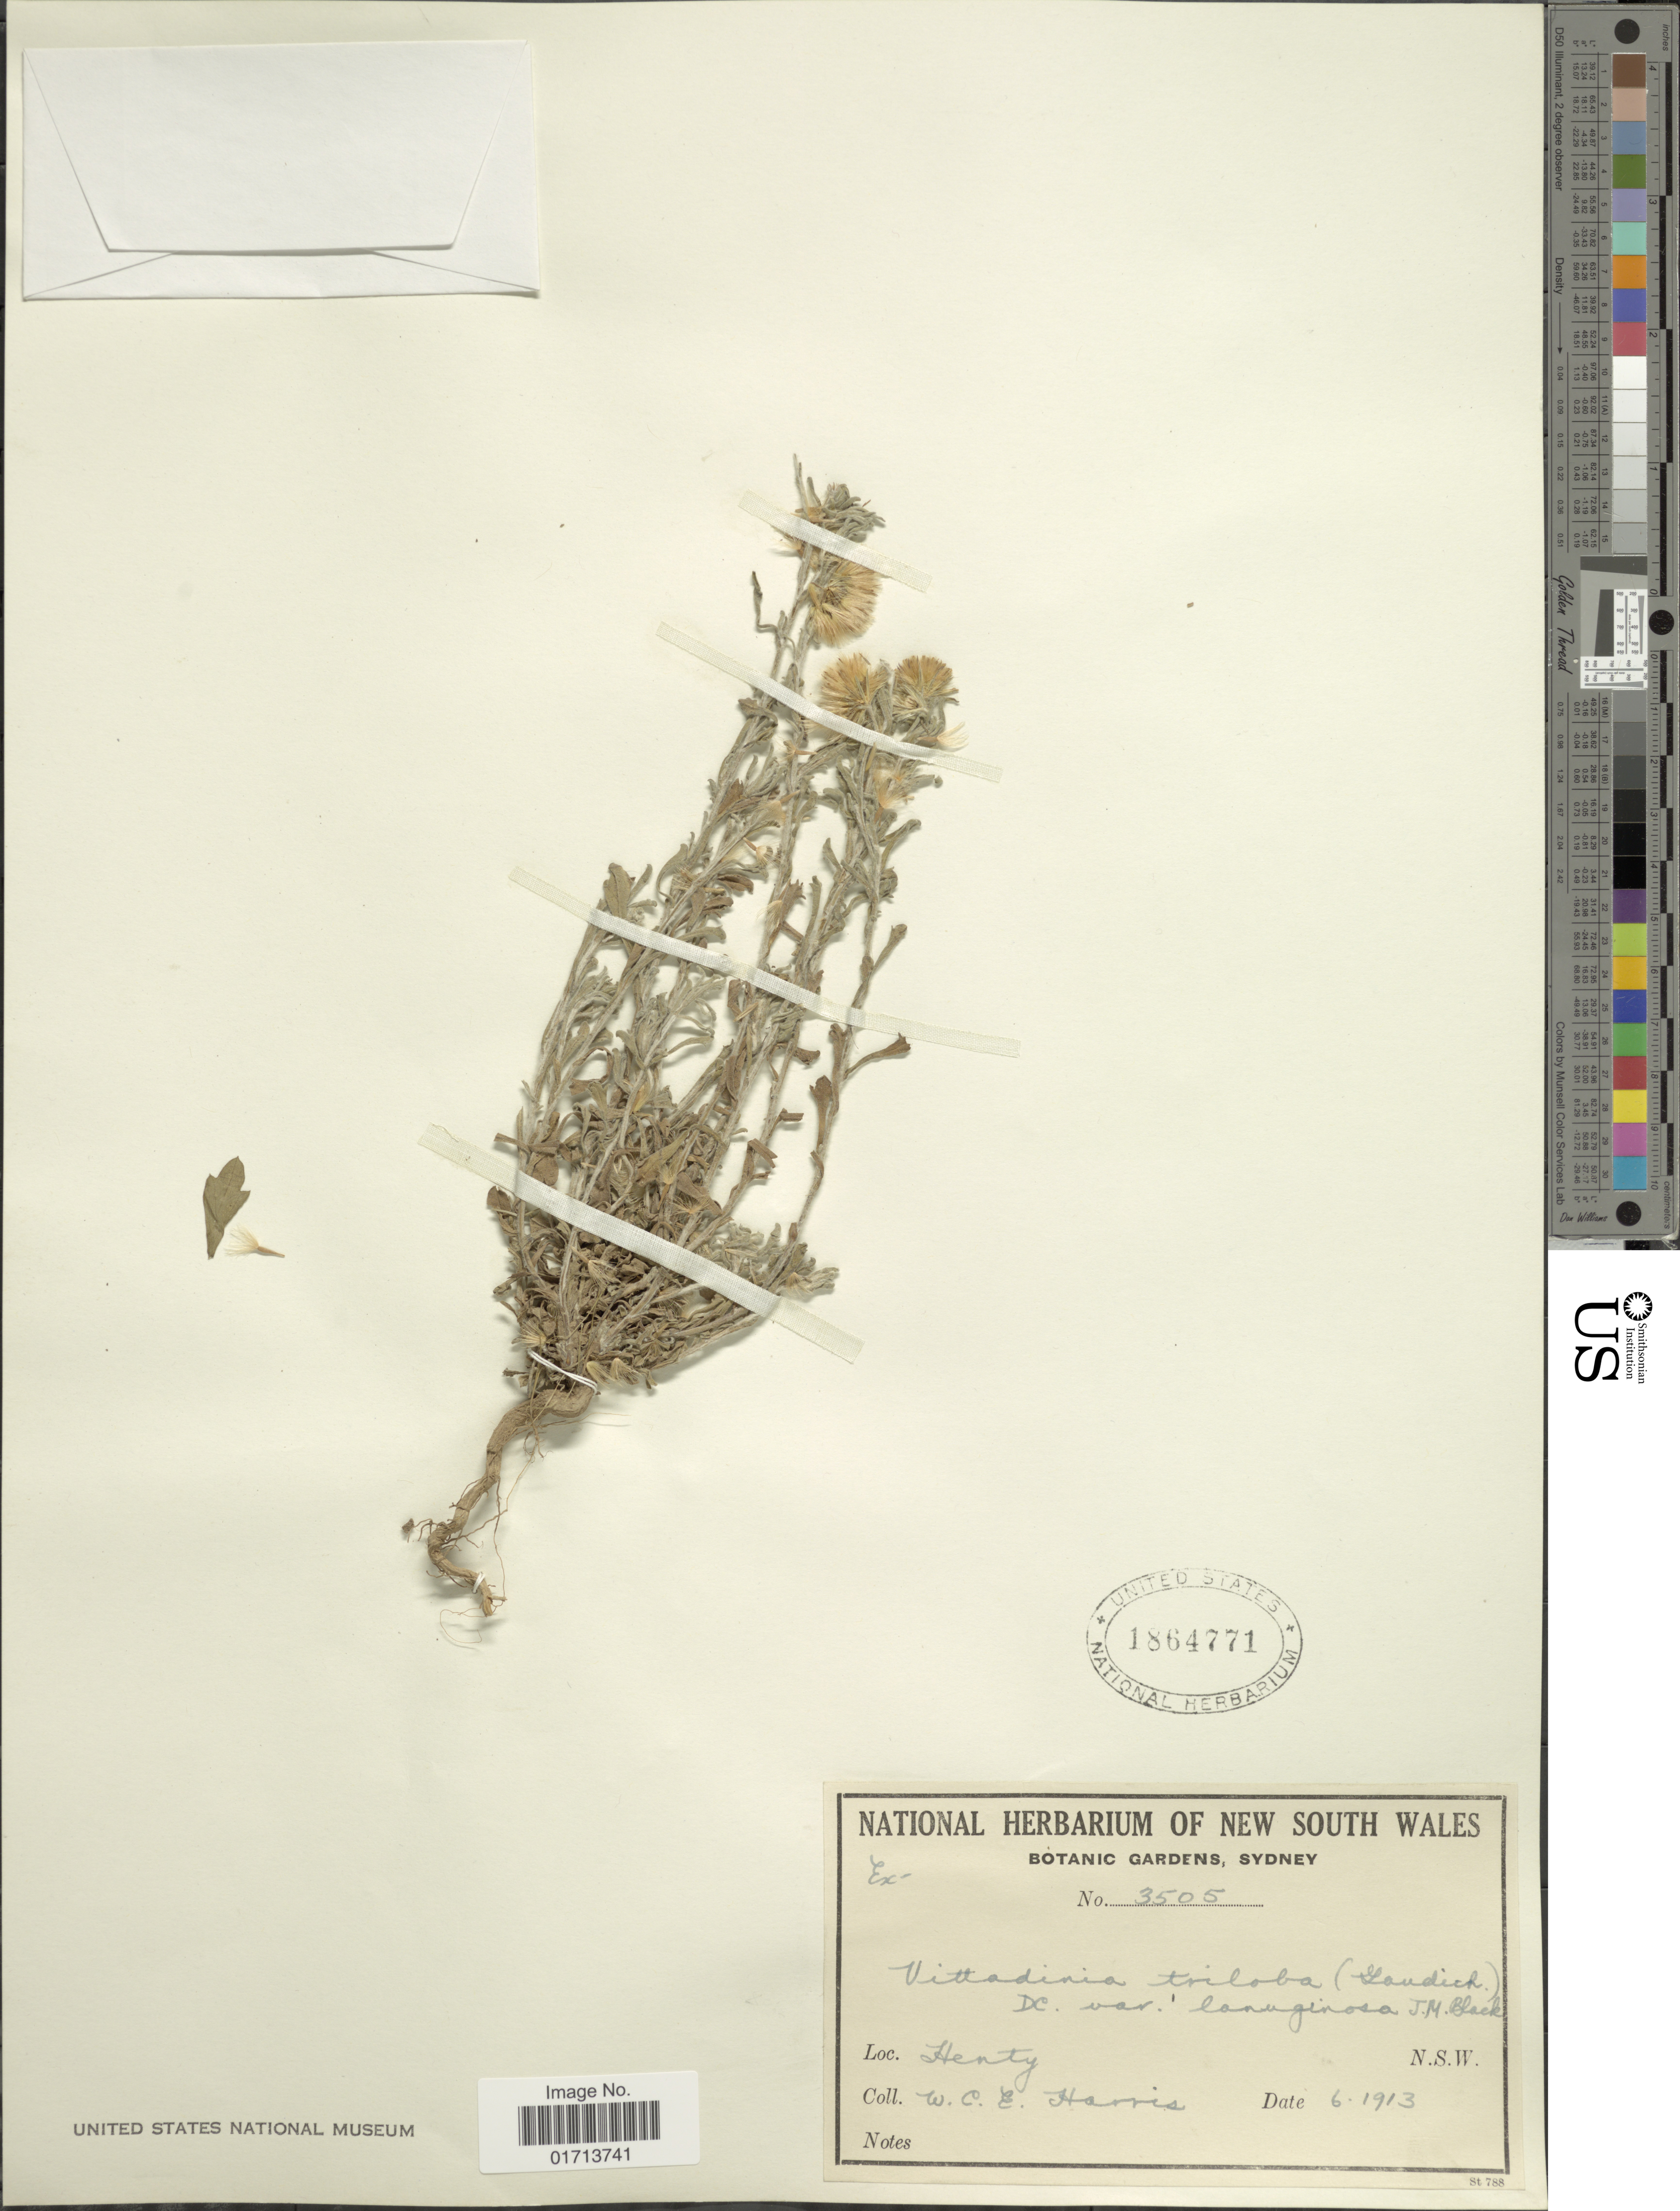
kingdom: Plantae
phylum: Tracheophyta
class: Magnoliopsida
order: Asterales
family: Asteraceae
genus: Vittadinia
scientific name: Vittadinia triloba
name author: (Gaudich.) DC.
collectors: W. Harris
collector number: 3505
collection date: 1913-06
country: Australia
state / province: New South Wales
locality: Henty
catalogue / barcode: US 1864771